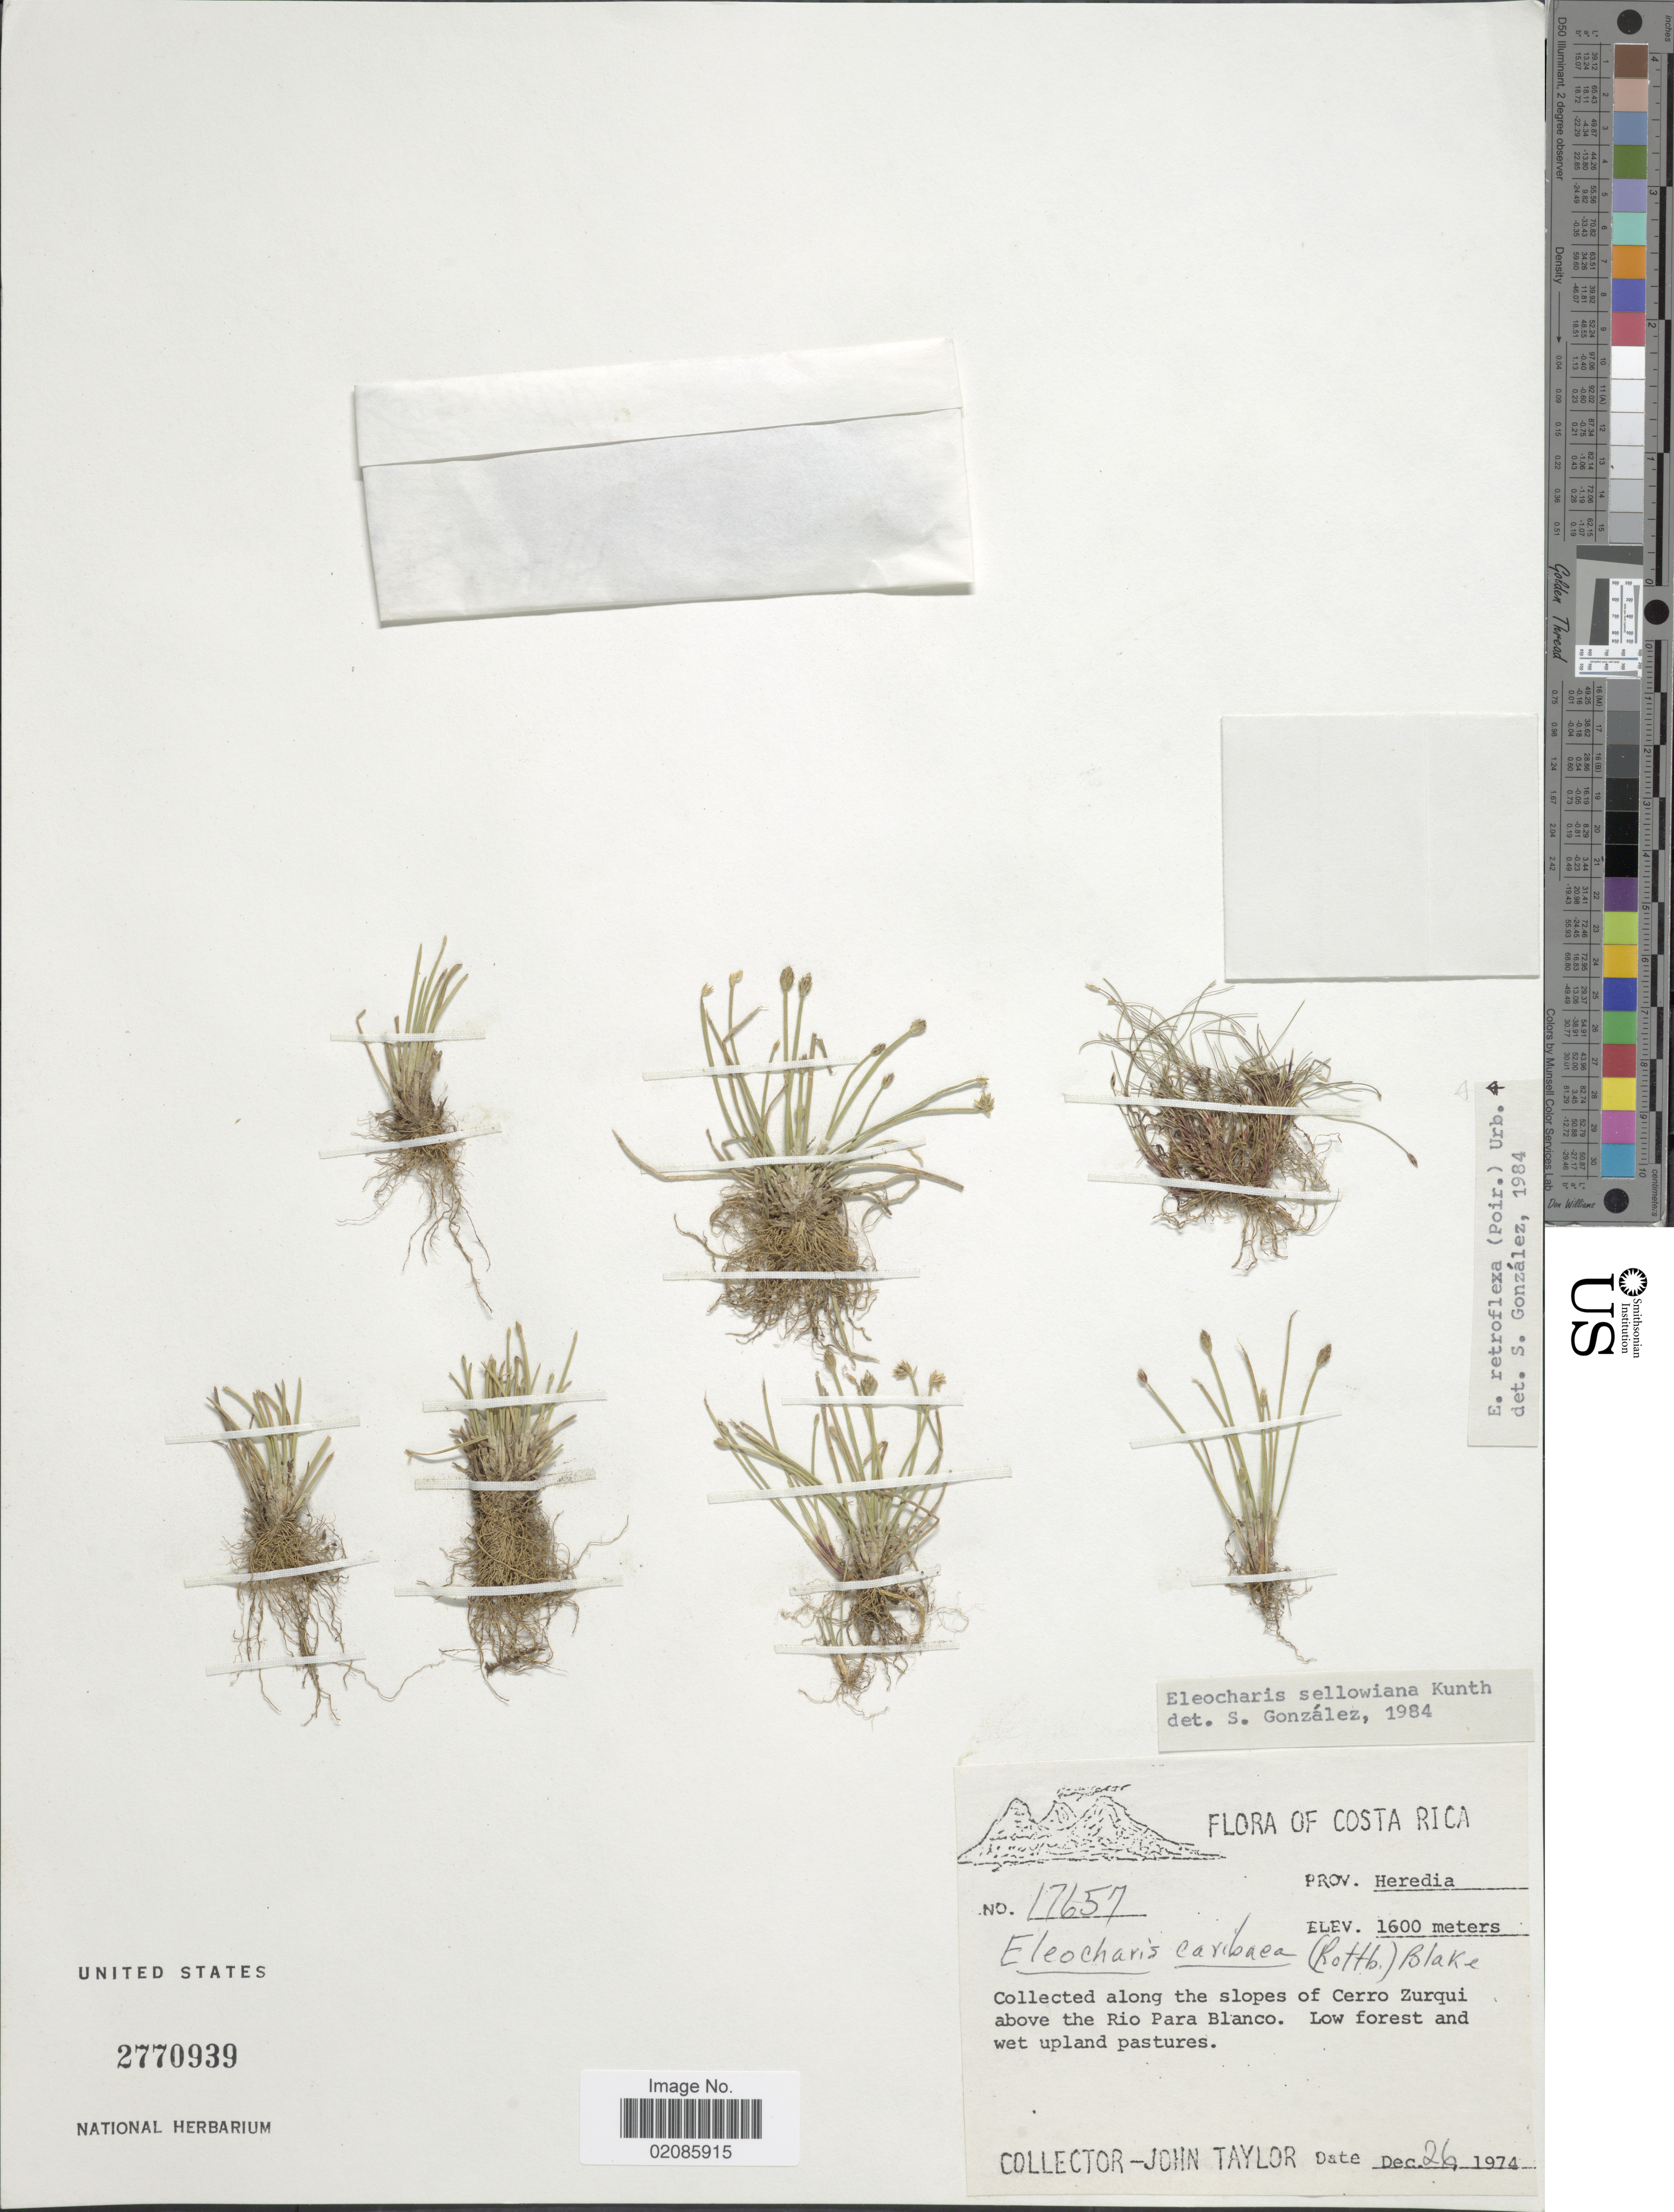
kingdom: Plantae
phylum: Tracheophyta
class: Liliopsida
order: Poales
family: Cyperaceae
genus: Eleocharis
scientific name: Eleocharis sellowiana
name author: Kunth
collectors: J. Taylor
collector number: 17657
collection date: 1974-12-26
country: Costa Rica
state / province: Heredia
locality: Prov. Heredia. Collected along the slopes of Cerro Zurqui above the Rio Para Blanco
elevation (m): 1600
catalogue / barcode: US 2770939